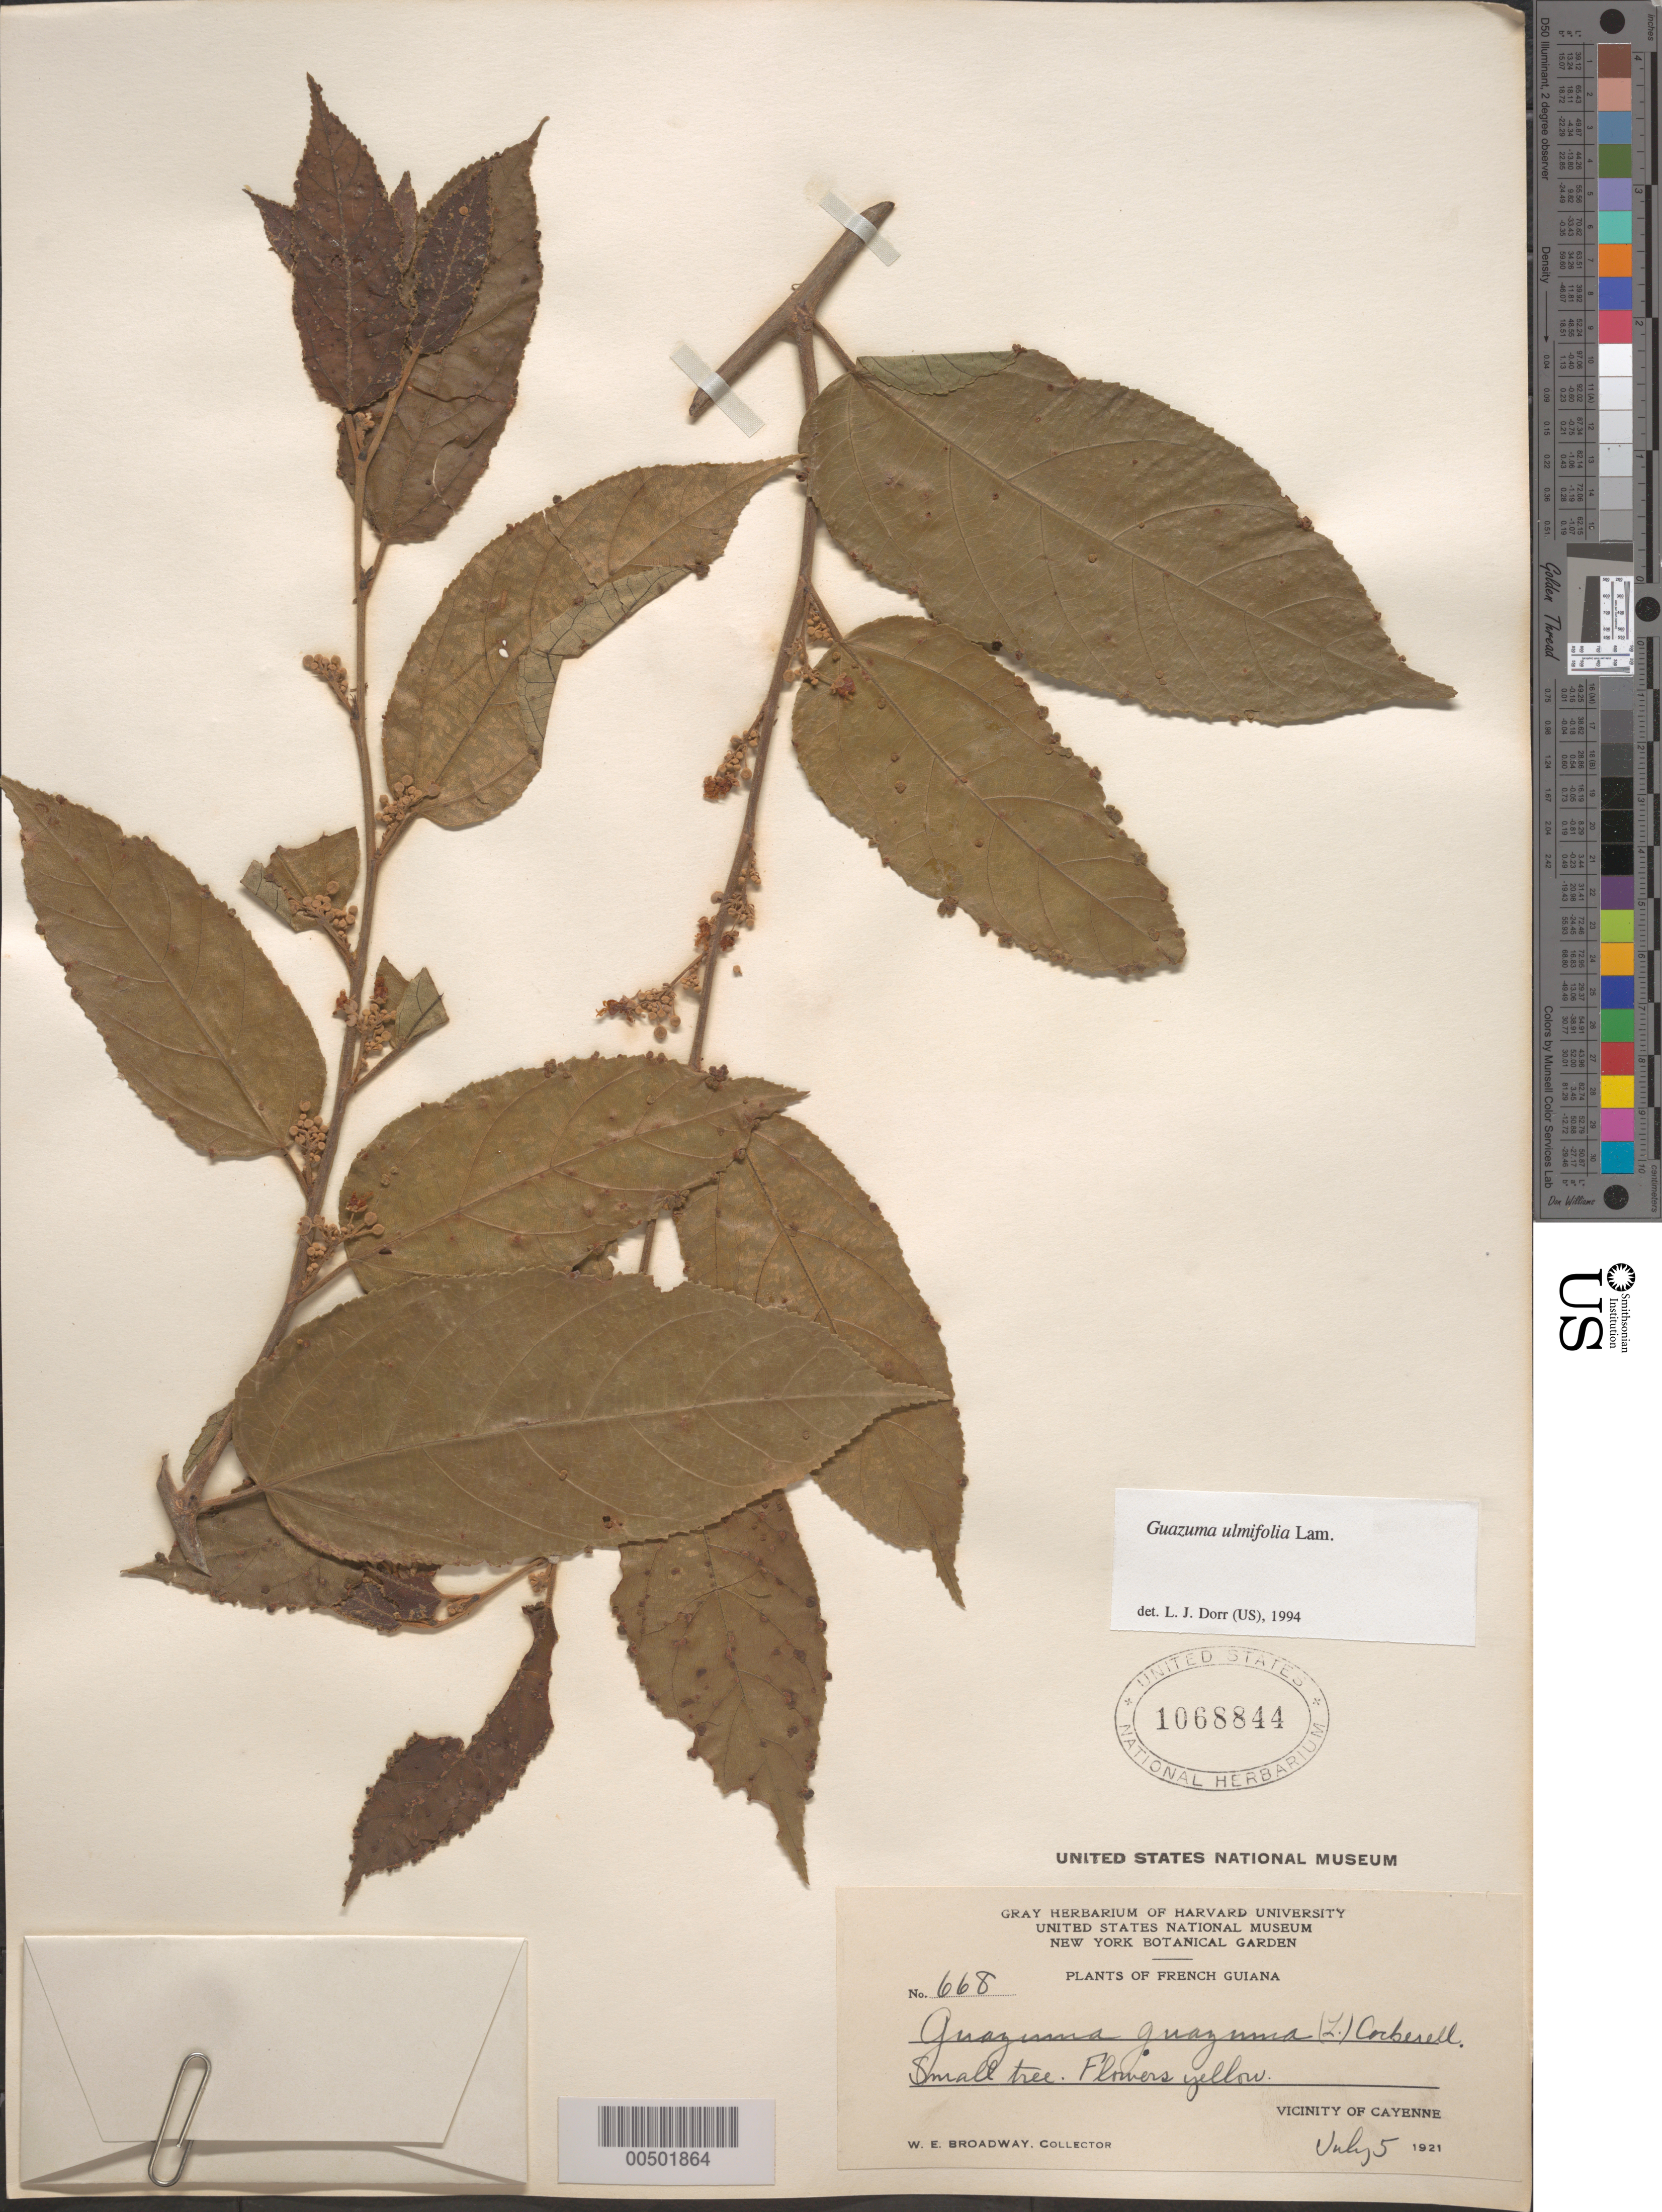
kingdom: Plantae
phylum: Tracheophyta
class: Magnoliopsida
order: Malvales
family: Malvaceae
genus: Guazuma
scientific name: Guazuma ulmifolia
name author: Lam.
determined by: Dorr, L. J., (BOT), Smithsonian Institution - National Museum of Natural History (UNITED STATES)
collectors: W. E. Broadway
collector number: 668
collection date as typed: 05 Jul 1921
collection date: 1921-07-05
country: French Guiana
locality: Vicinity of Cayenne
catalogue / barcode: US 1068844